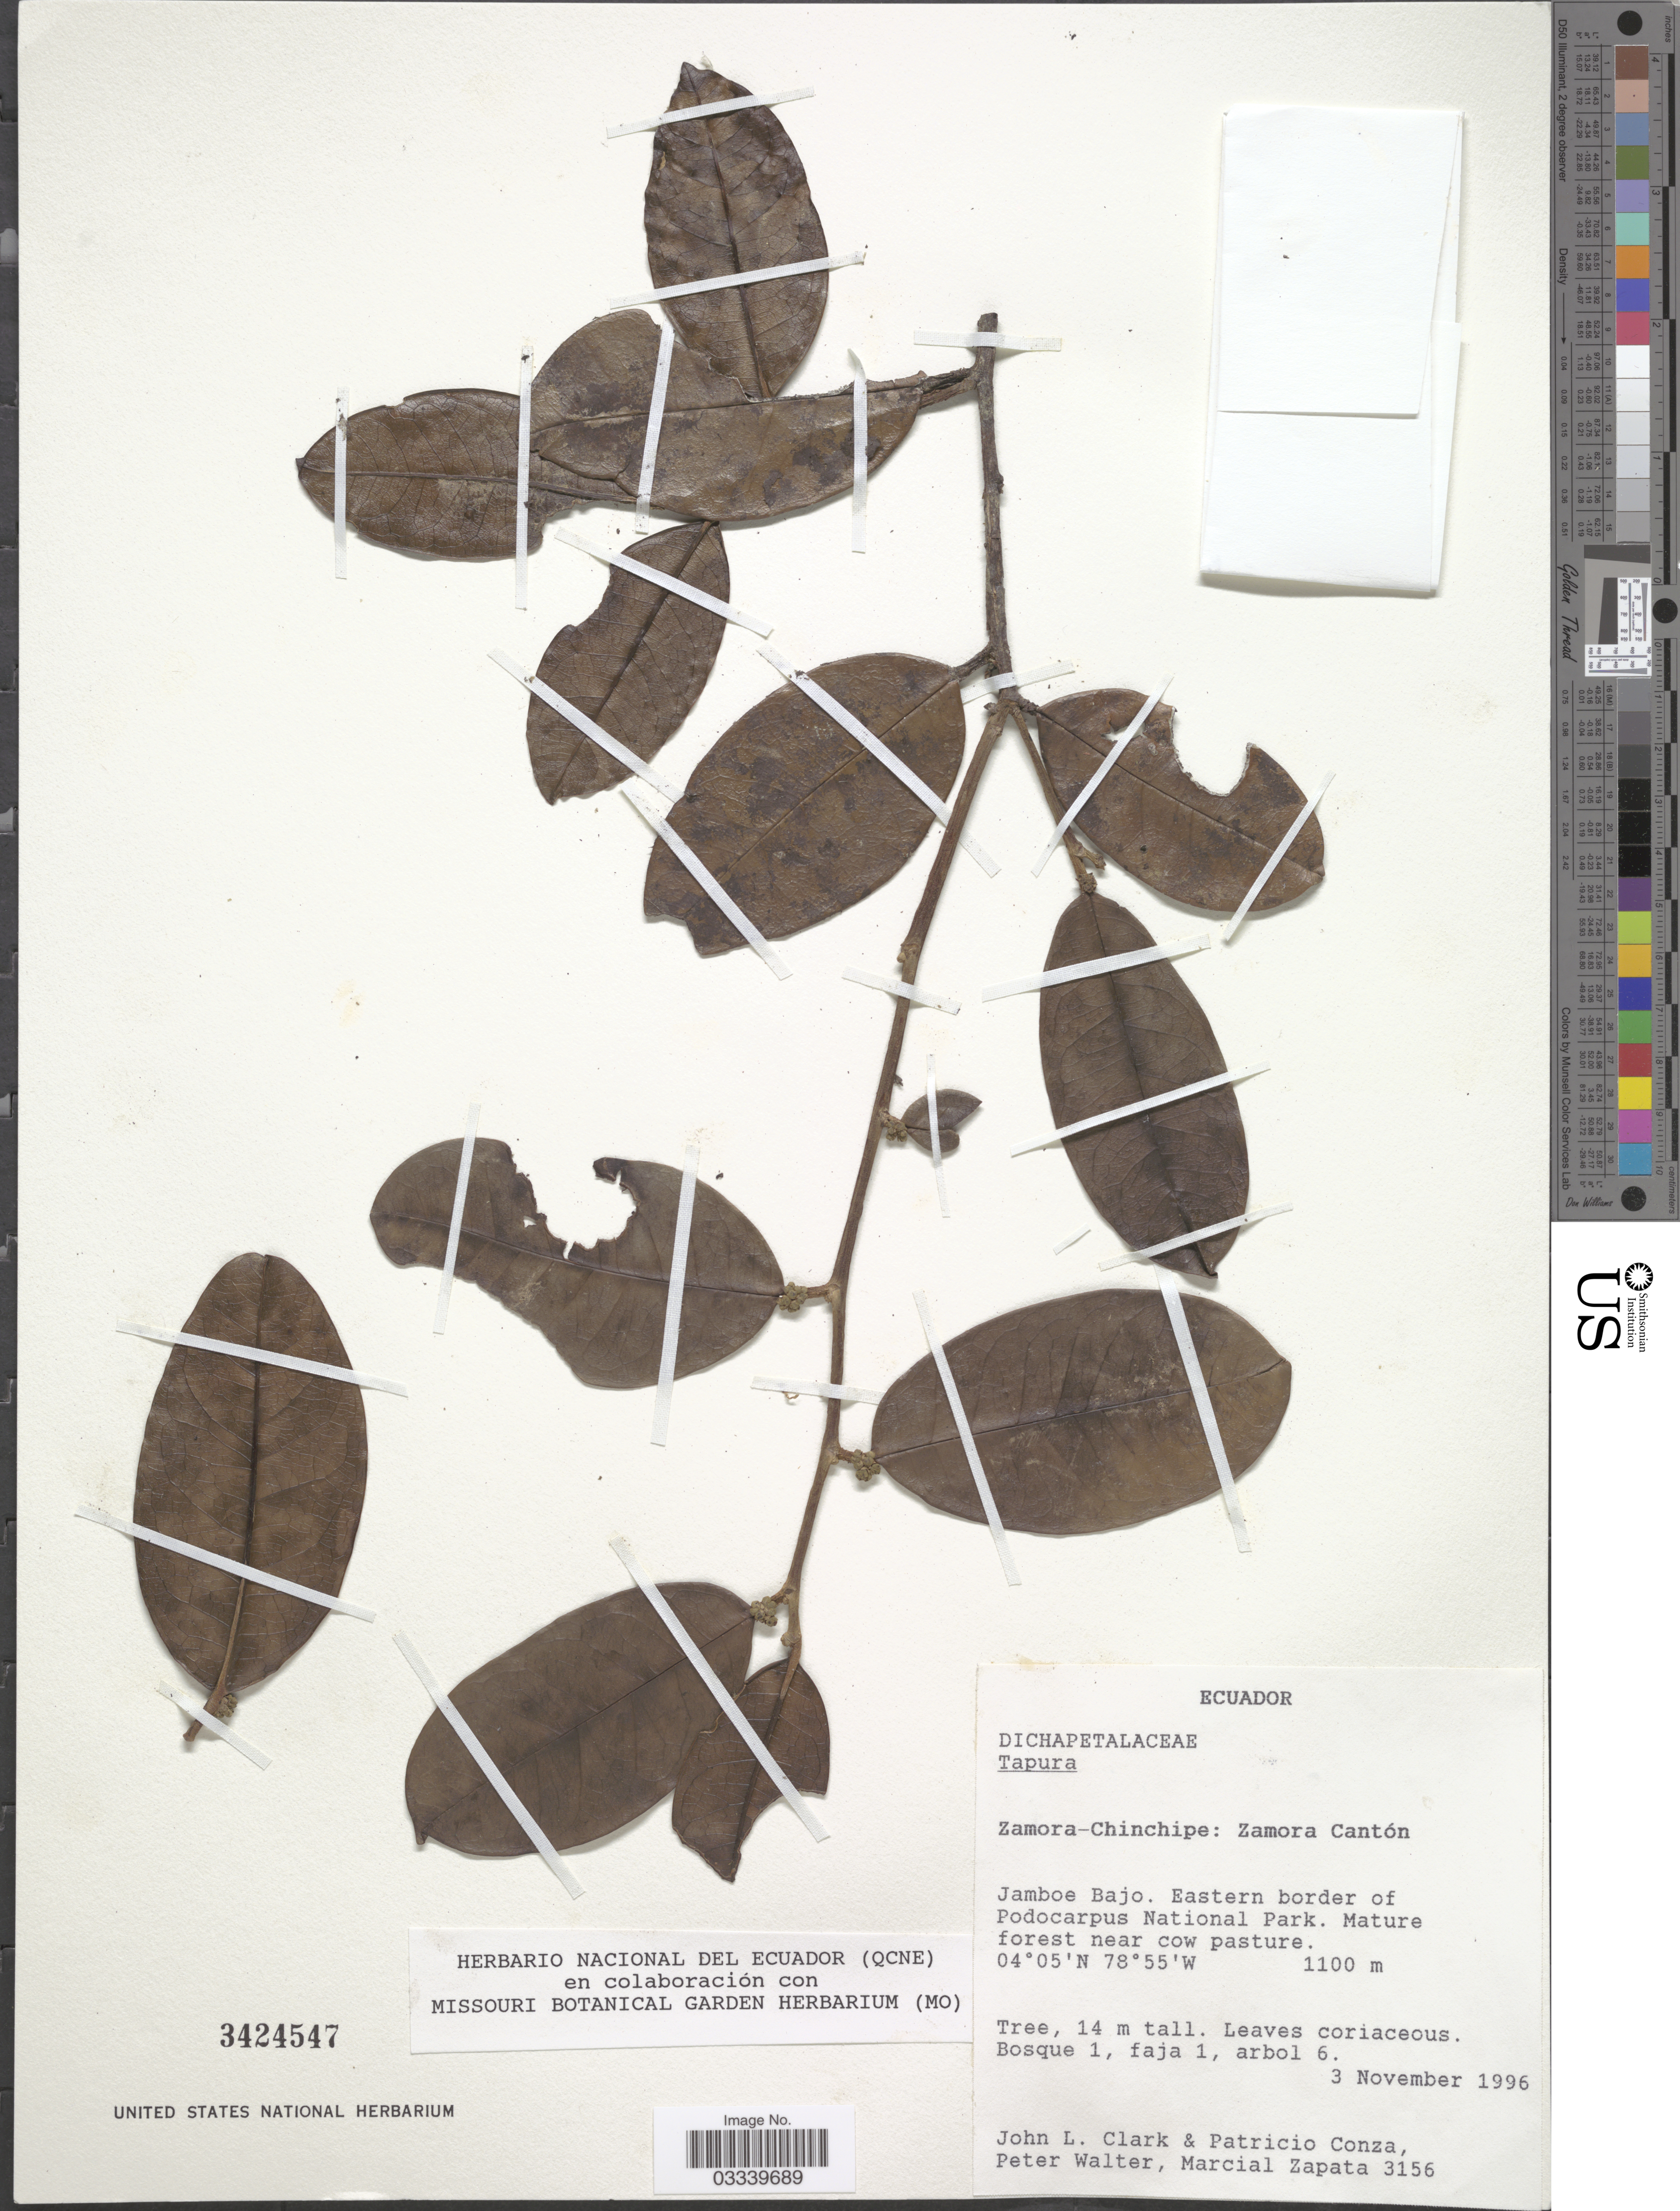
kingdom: Plantae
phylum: Tracheophyta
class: Magnoliopsida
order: Malpighiales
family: Dichapetalaceae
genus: Tapura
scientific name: Tapura sp.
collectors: J. L. Clark, P. Conza, P. Walter & M. Zapata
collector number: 3156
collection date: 1996-11-03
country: Ecuador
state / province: Zamora-Chinchipe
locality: Zamora Cantón. Jamboe Bajo. Eastern border of Podocarpus National Park. Mature forest near cow pasture.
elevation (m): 1100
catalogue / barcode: US 3424547